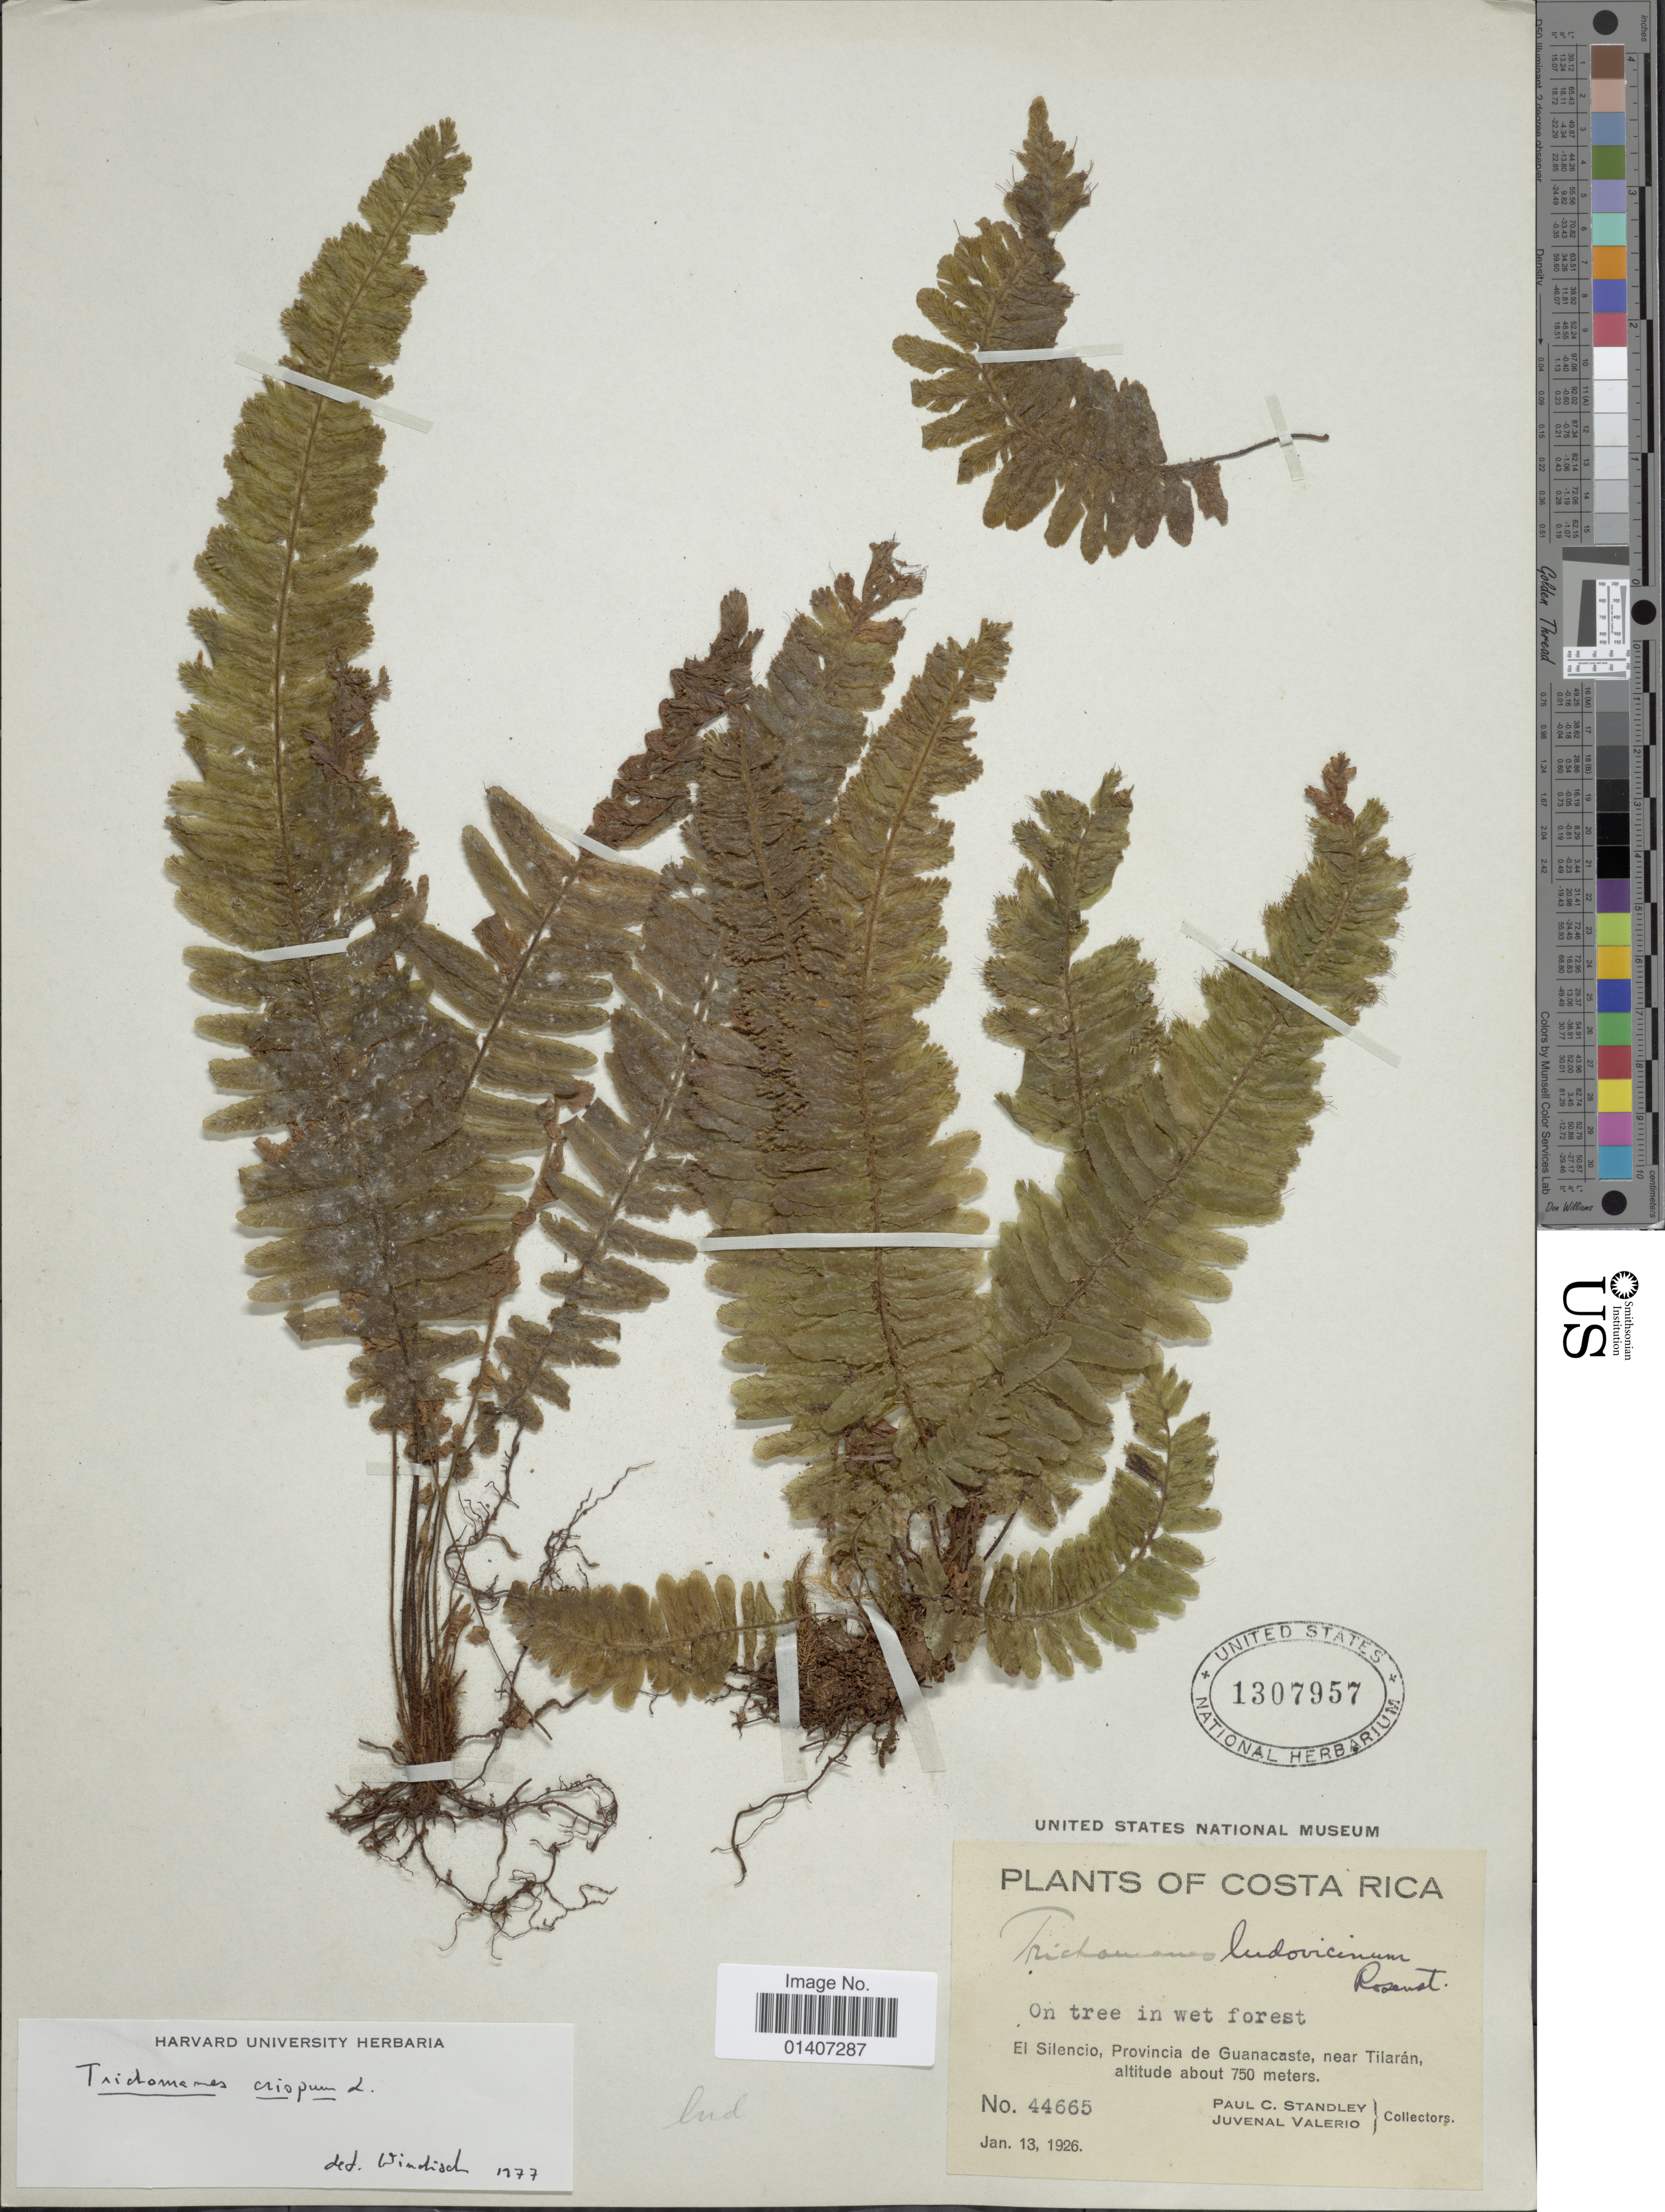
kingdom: Plantae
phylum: Tracheophyta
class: Polypodiopsida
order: Hymenophyllales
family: Hymenophyllaceae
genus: Trichomanes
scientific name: Trichomanes crispum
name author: L.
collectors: P. C. Standley & J. Valerio R.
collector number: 44665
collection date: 1926-01-13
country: Costa Rica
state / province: Guanacaste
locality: El Silencio, provincia de Guianacaste near Tilarán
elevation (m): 750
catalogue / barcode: US 1307957